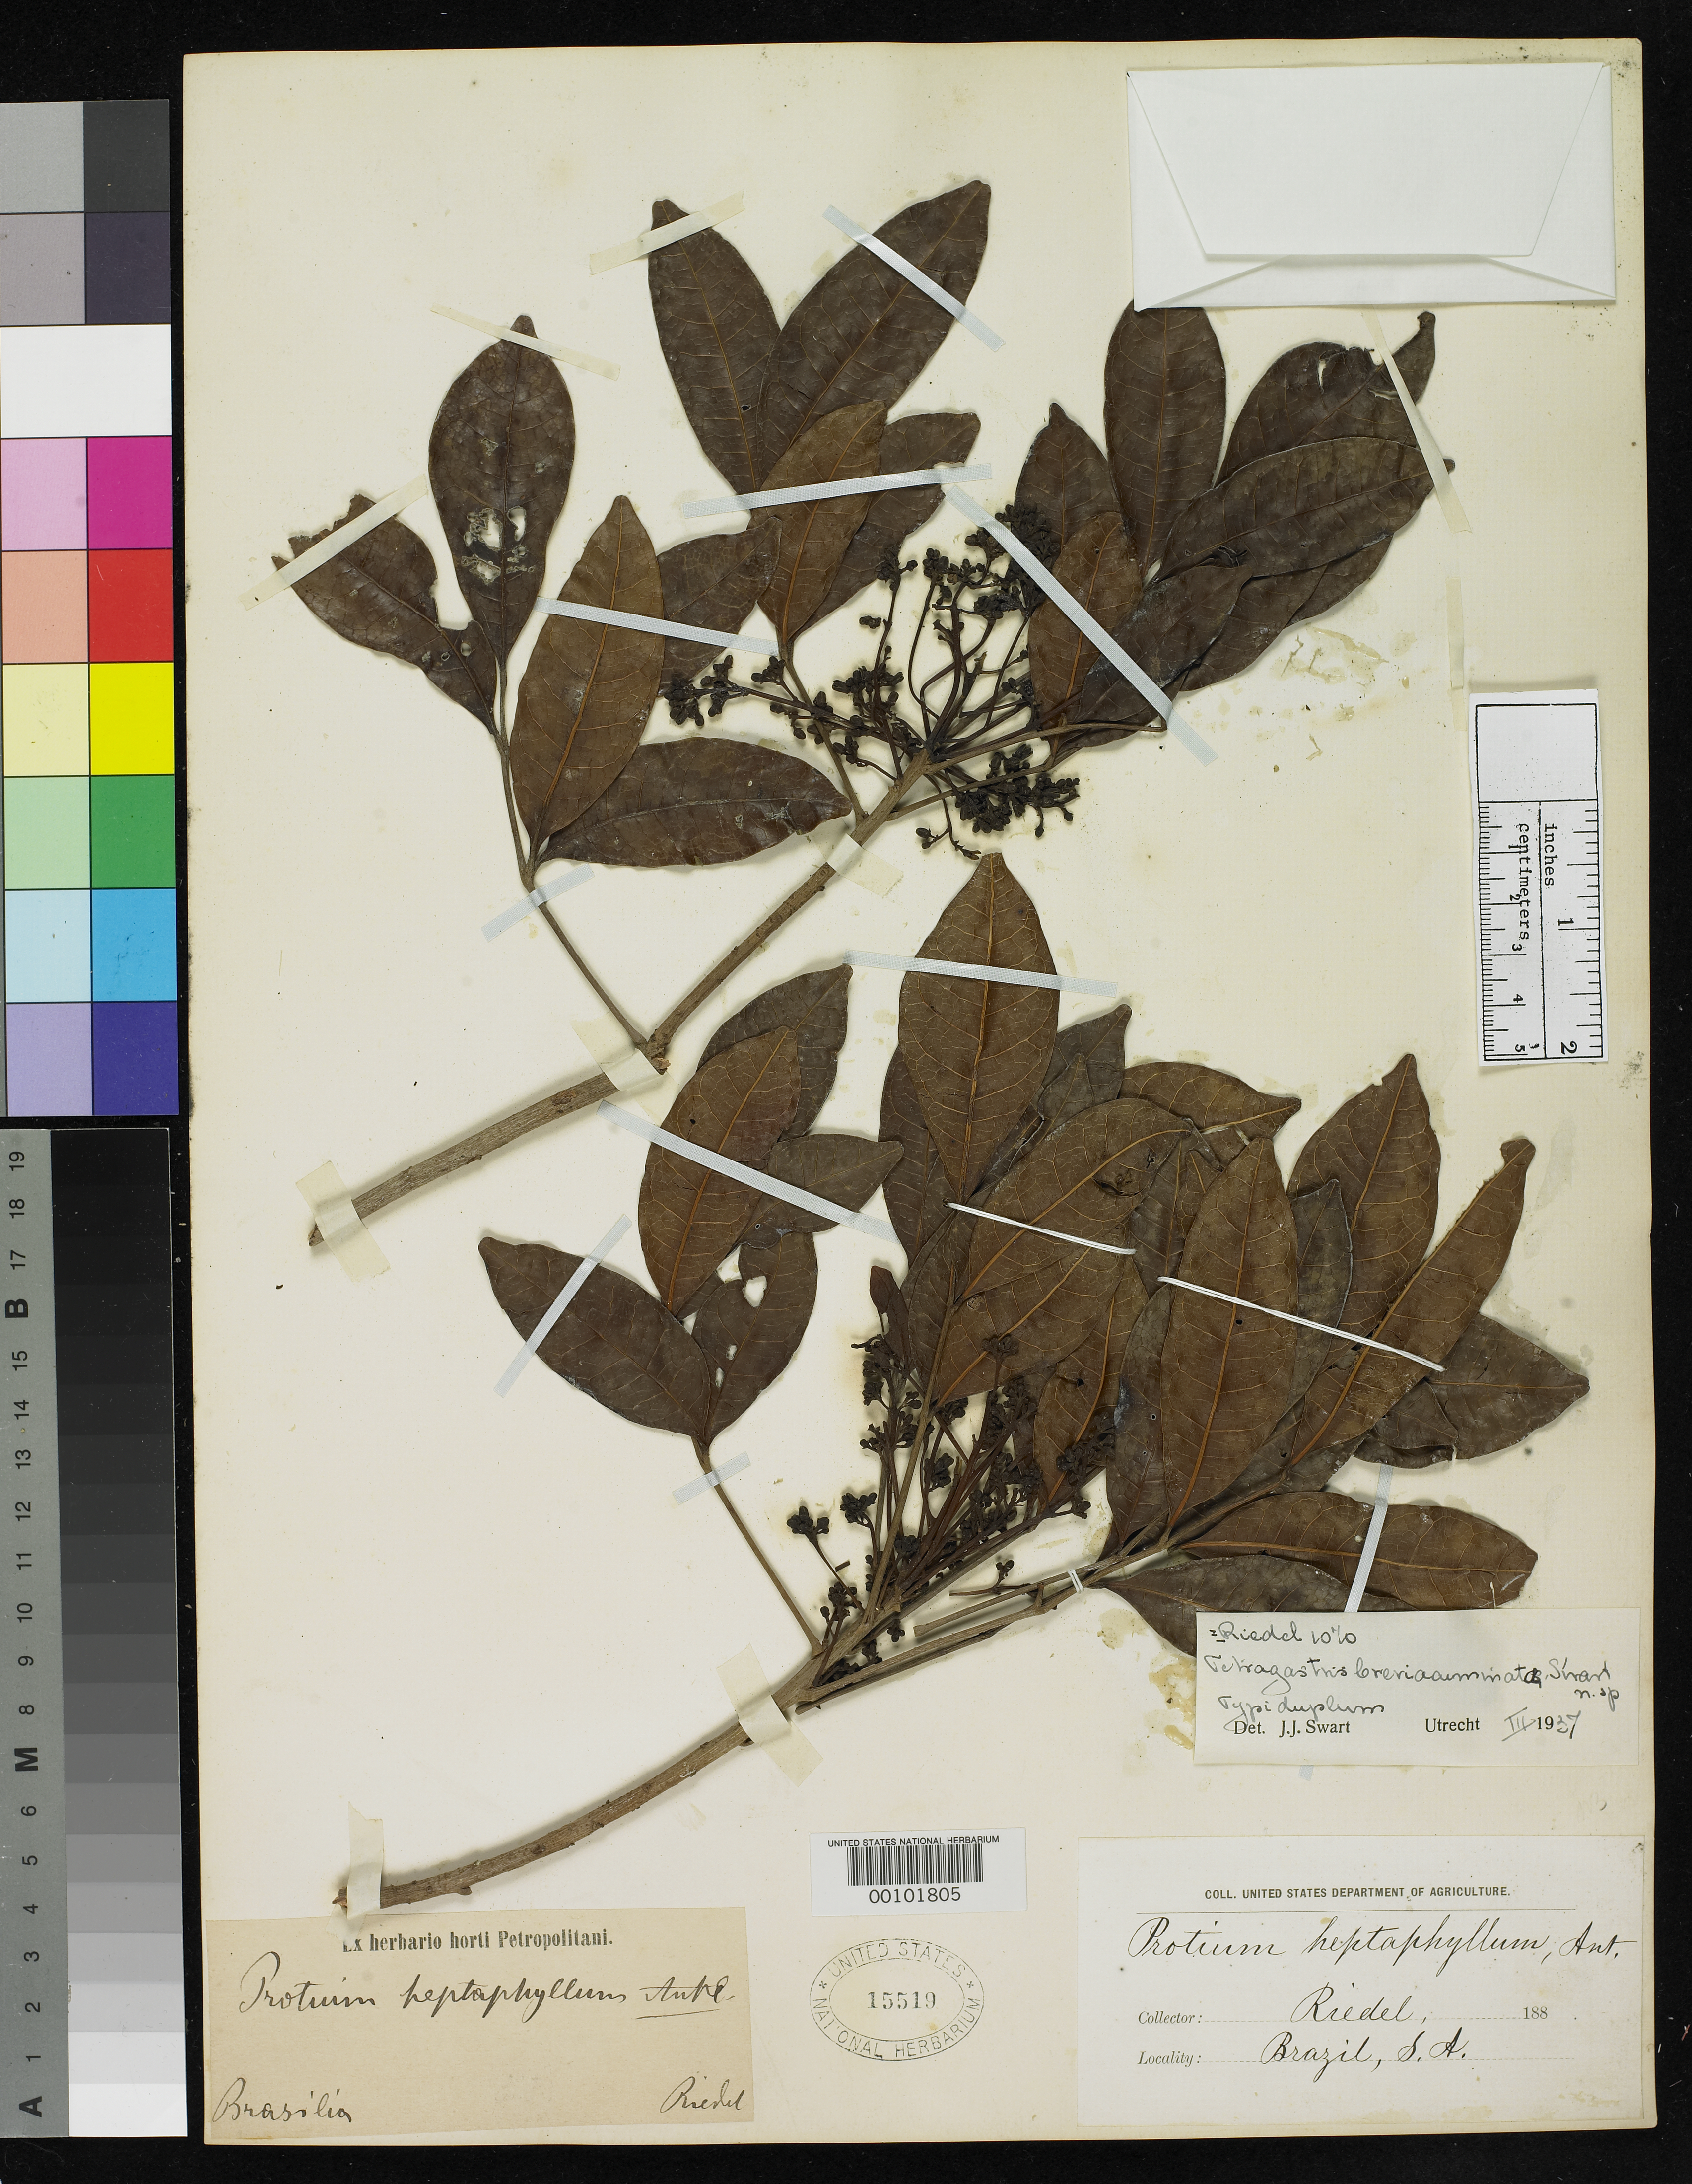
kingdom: Plantae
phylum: Tracheophyta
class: Magnoliopsida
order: Sapindales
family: Burseraceae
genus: Tetragastris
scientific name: Tetragastris breviacuminata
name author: Swart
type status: Isotype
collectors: L. Riedel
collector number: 1070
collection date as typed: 188-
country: Brazil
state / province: Minas Gerais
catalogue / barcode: US 15519